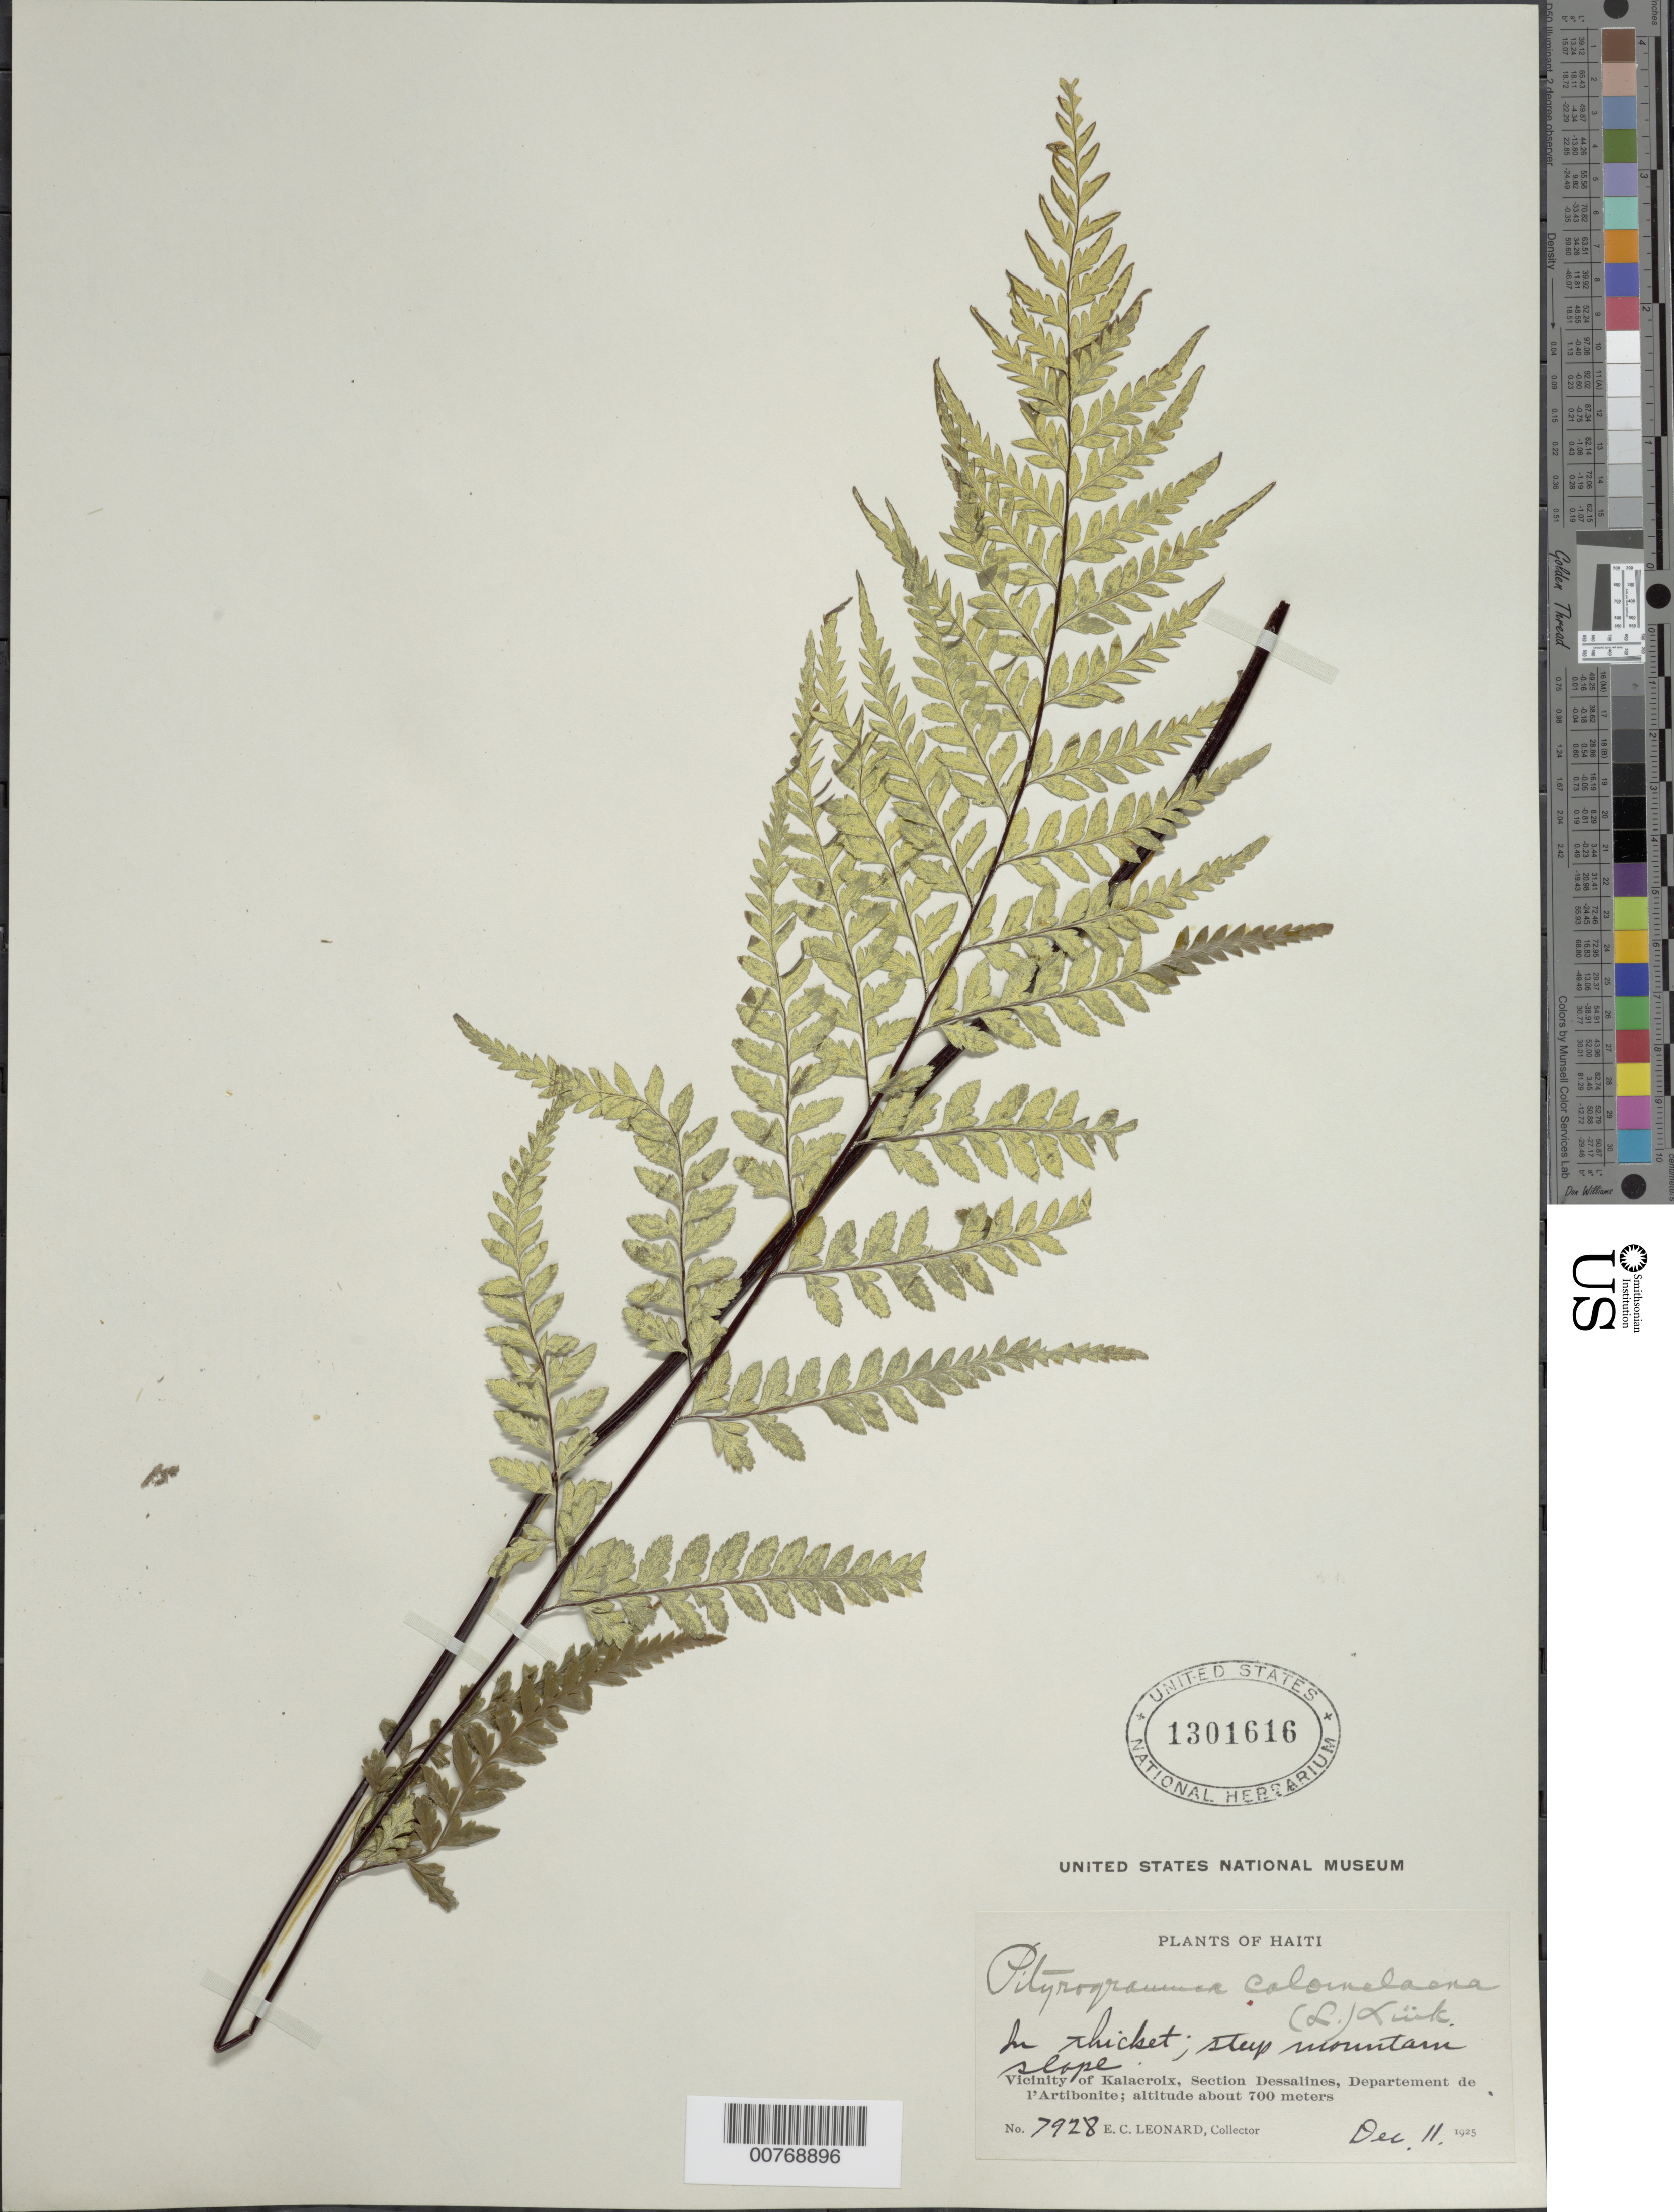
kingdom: Plantae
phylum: Tracheophyta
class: Polypodiopsida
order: Polypodiales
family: Pteridaceae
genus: Pityrogramma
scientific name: Pityrogramma calomelanos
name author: (L.) Link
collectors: E. C. Leonard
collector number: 7928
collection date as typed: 11 Dec 1925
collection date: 1925-12-11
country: Haiti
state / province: Artibonite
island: Hispaniola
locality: Vicinity of Kalacroix, Section Dessalines, Departement de l'Artibonite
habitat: In thicket, steep mountain slope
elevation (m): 700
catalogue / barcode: US 1301616